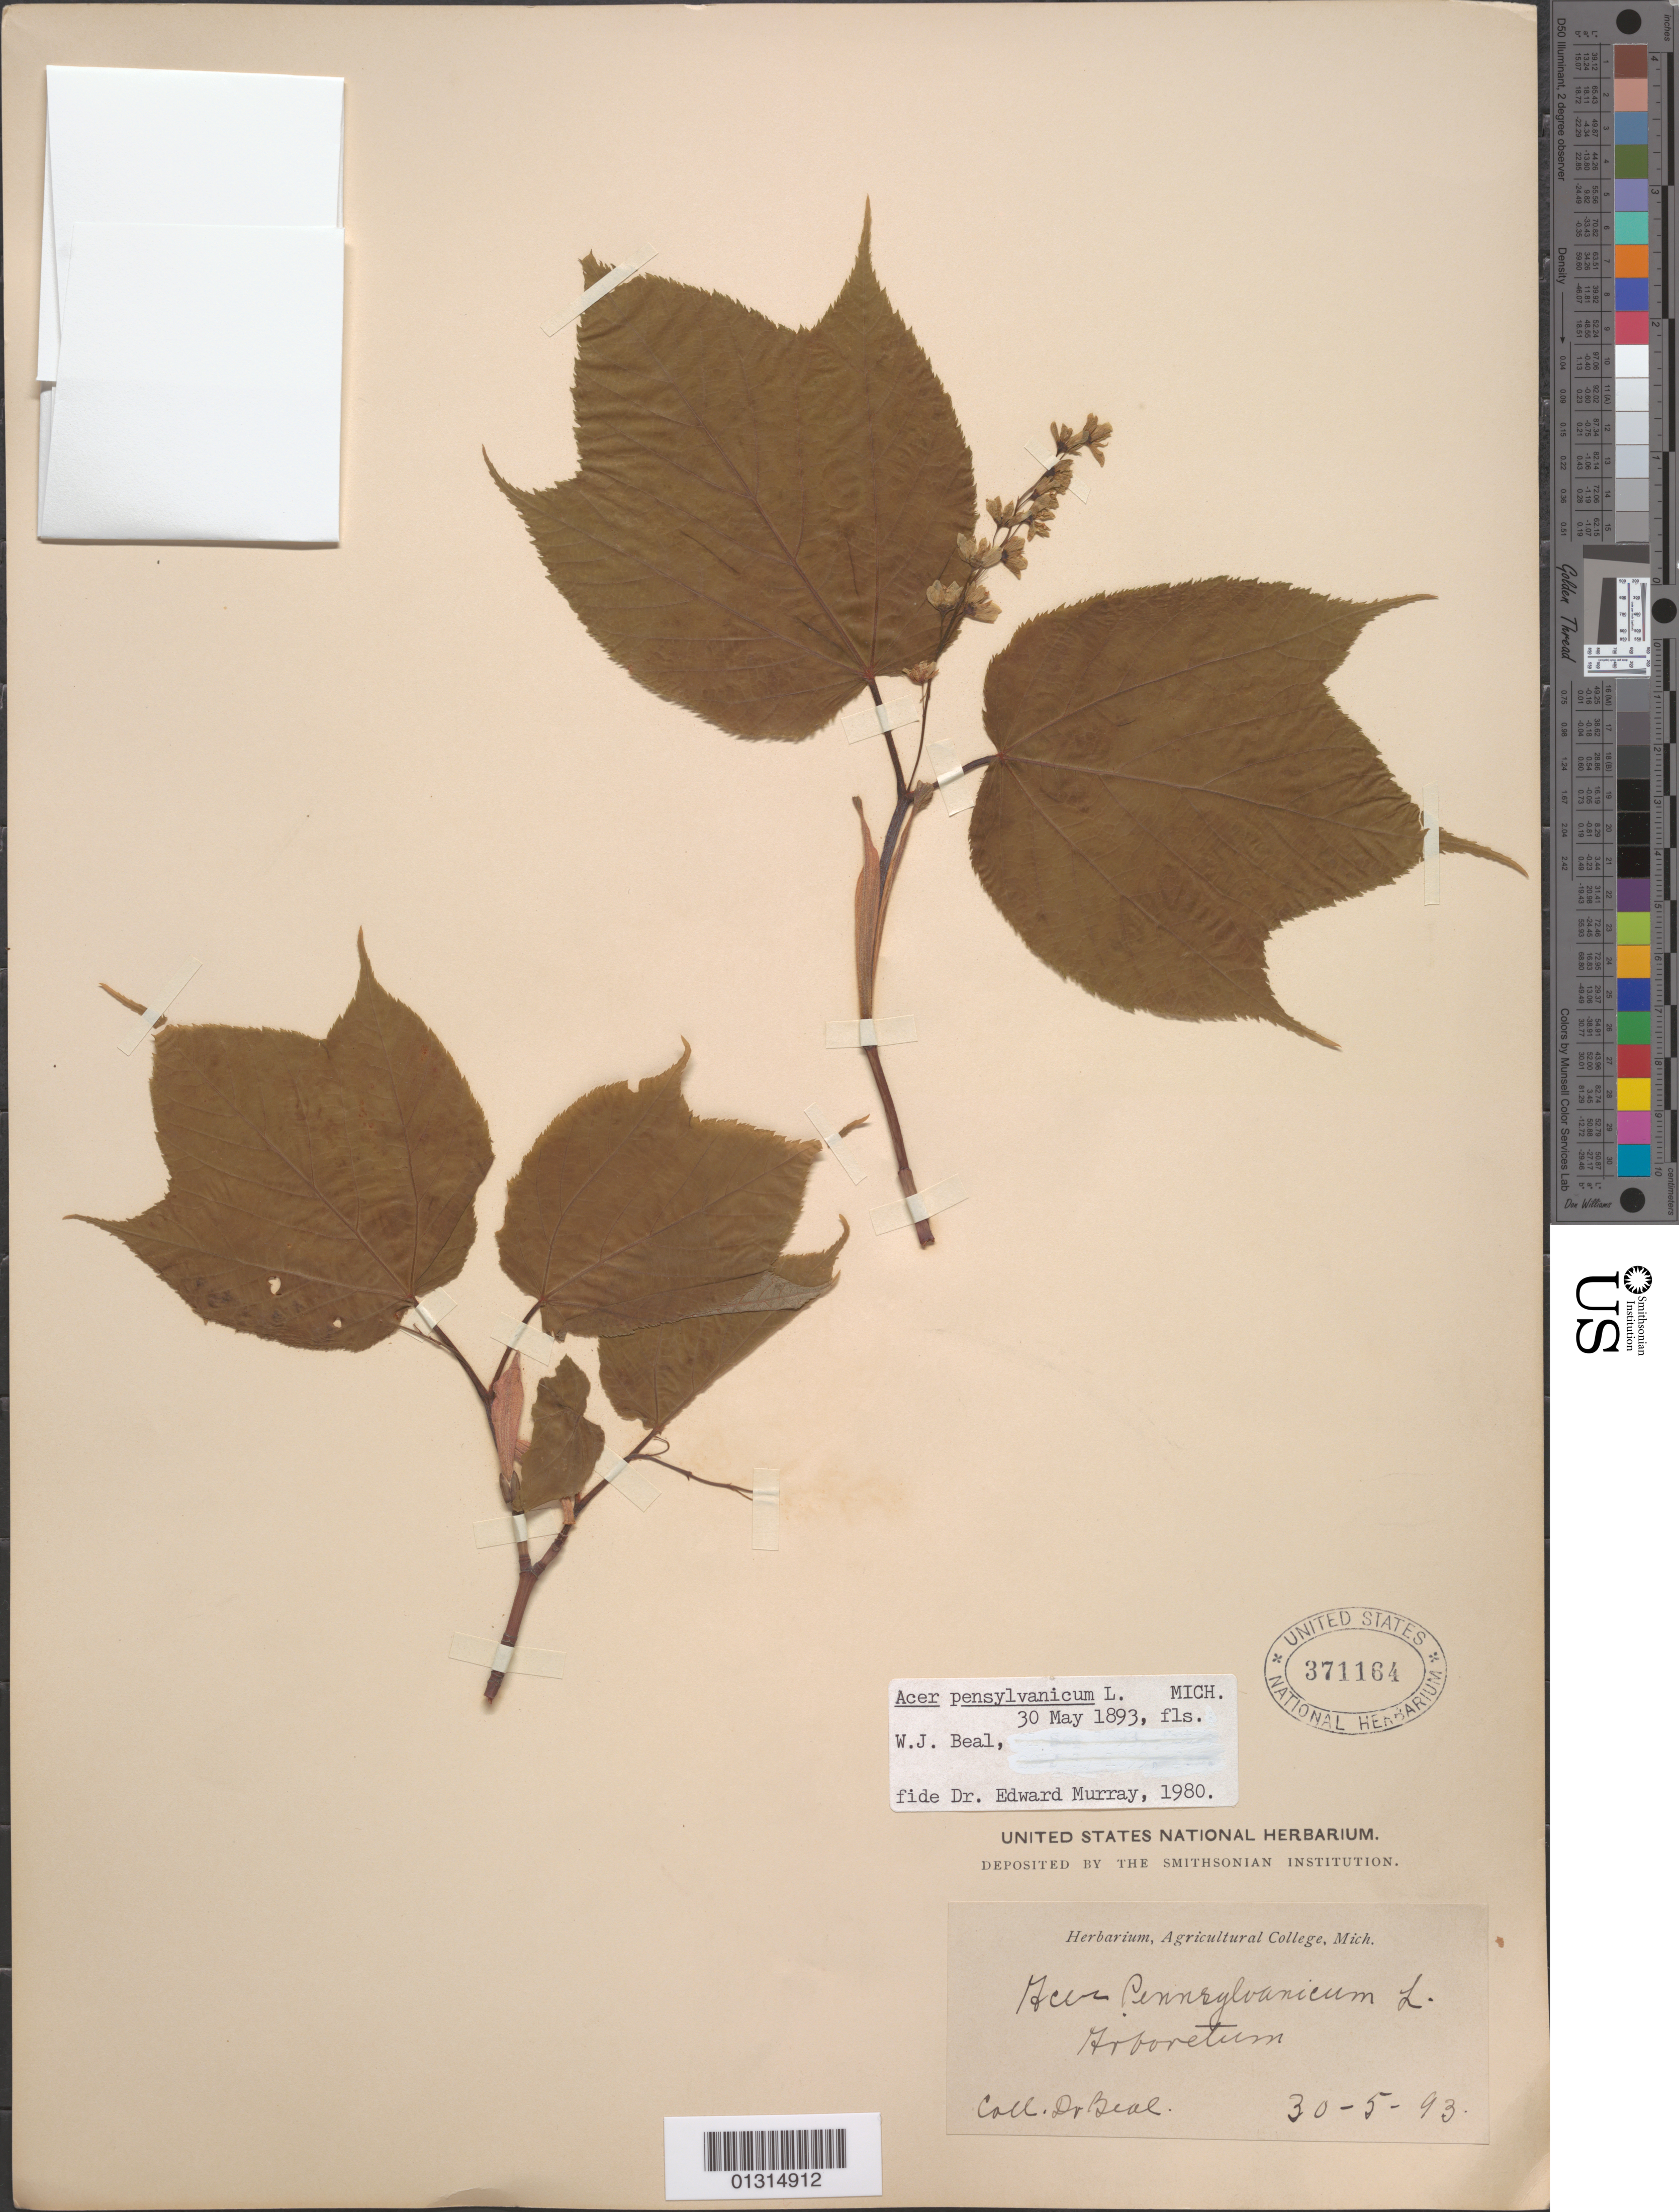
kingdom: Plantae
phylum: Tracheophyta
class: Magnoliopsida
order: Sapindales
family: Sapindaceae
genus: Acer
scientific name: Acer pensylvanicum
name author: L.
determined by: Murray, Edward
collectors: W. J. Beal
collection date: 1893-05-30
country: United States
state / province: Michigan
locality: Agricultural College Arboretum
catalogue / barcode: US 371164